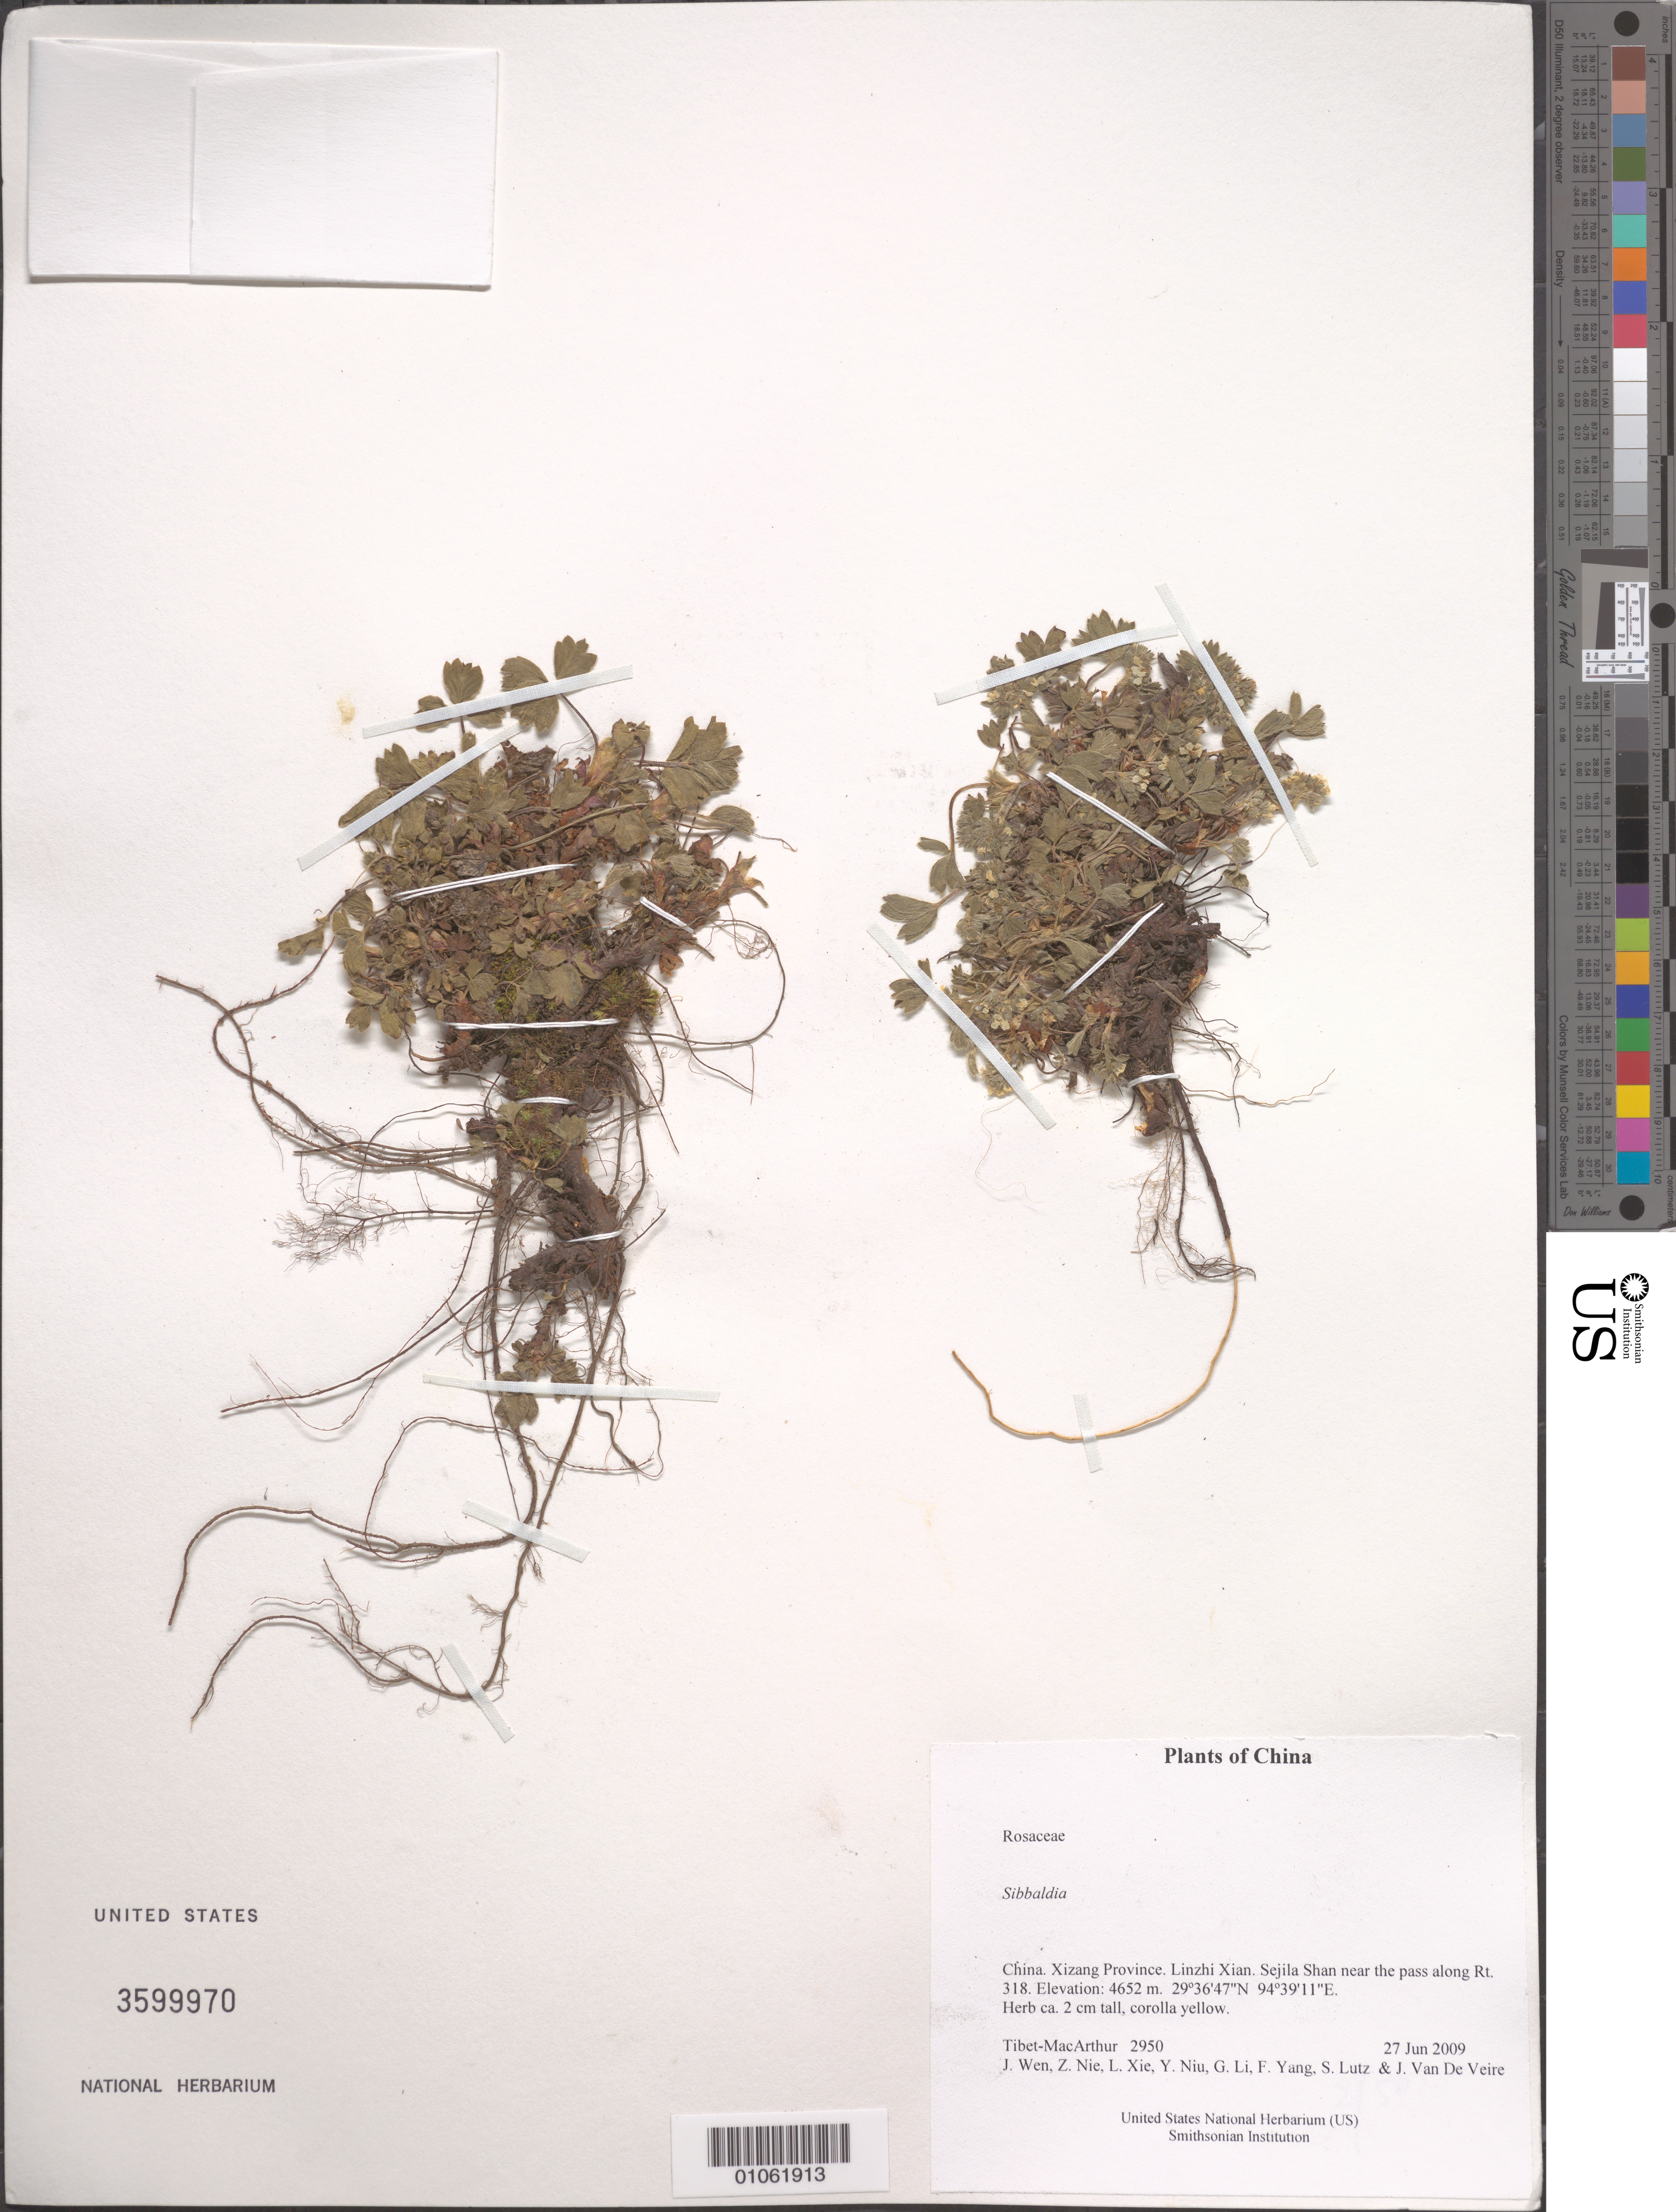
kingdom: Plantae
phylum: Tracheophyta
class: Magnoliopsida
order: Rosales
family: Rosaceae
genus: Sibbaldia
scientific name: Sibbaldia sp.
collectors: Tibet-MacArthur, J. Wen, Z. Nie, L. Xie, Y. Niu, G. Li, F. Yang, S. Lutz & J. Van De Veire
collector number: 2950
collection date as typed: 27 Jun 2009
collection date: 2009-06-27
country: China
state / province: Xizang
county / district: Linzhi Xian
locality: Sejila Shan near the pass along Rt. 318.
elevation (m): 4652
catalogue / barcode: US 3599970